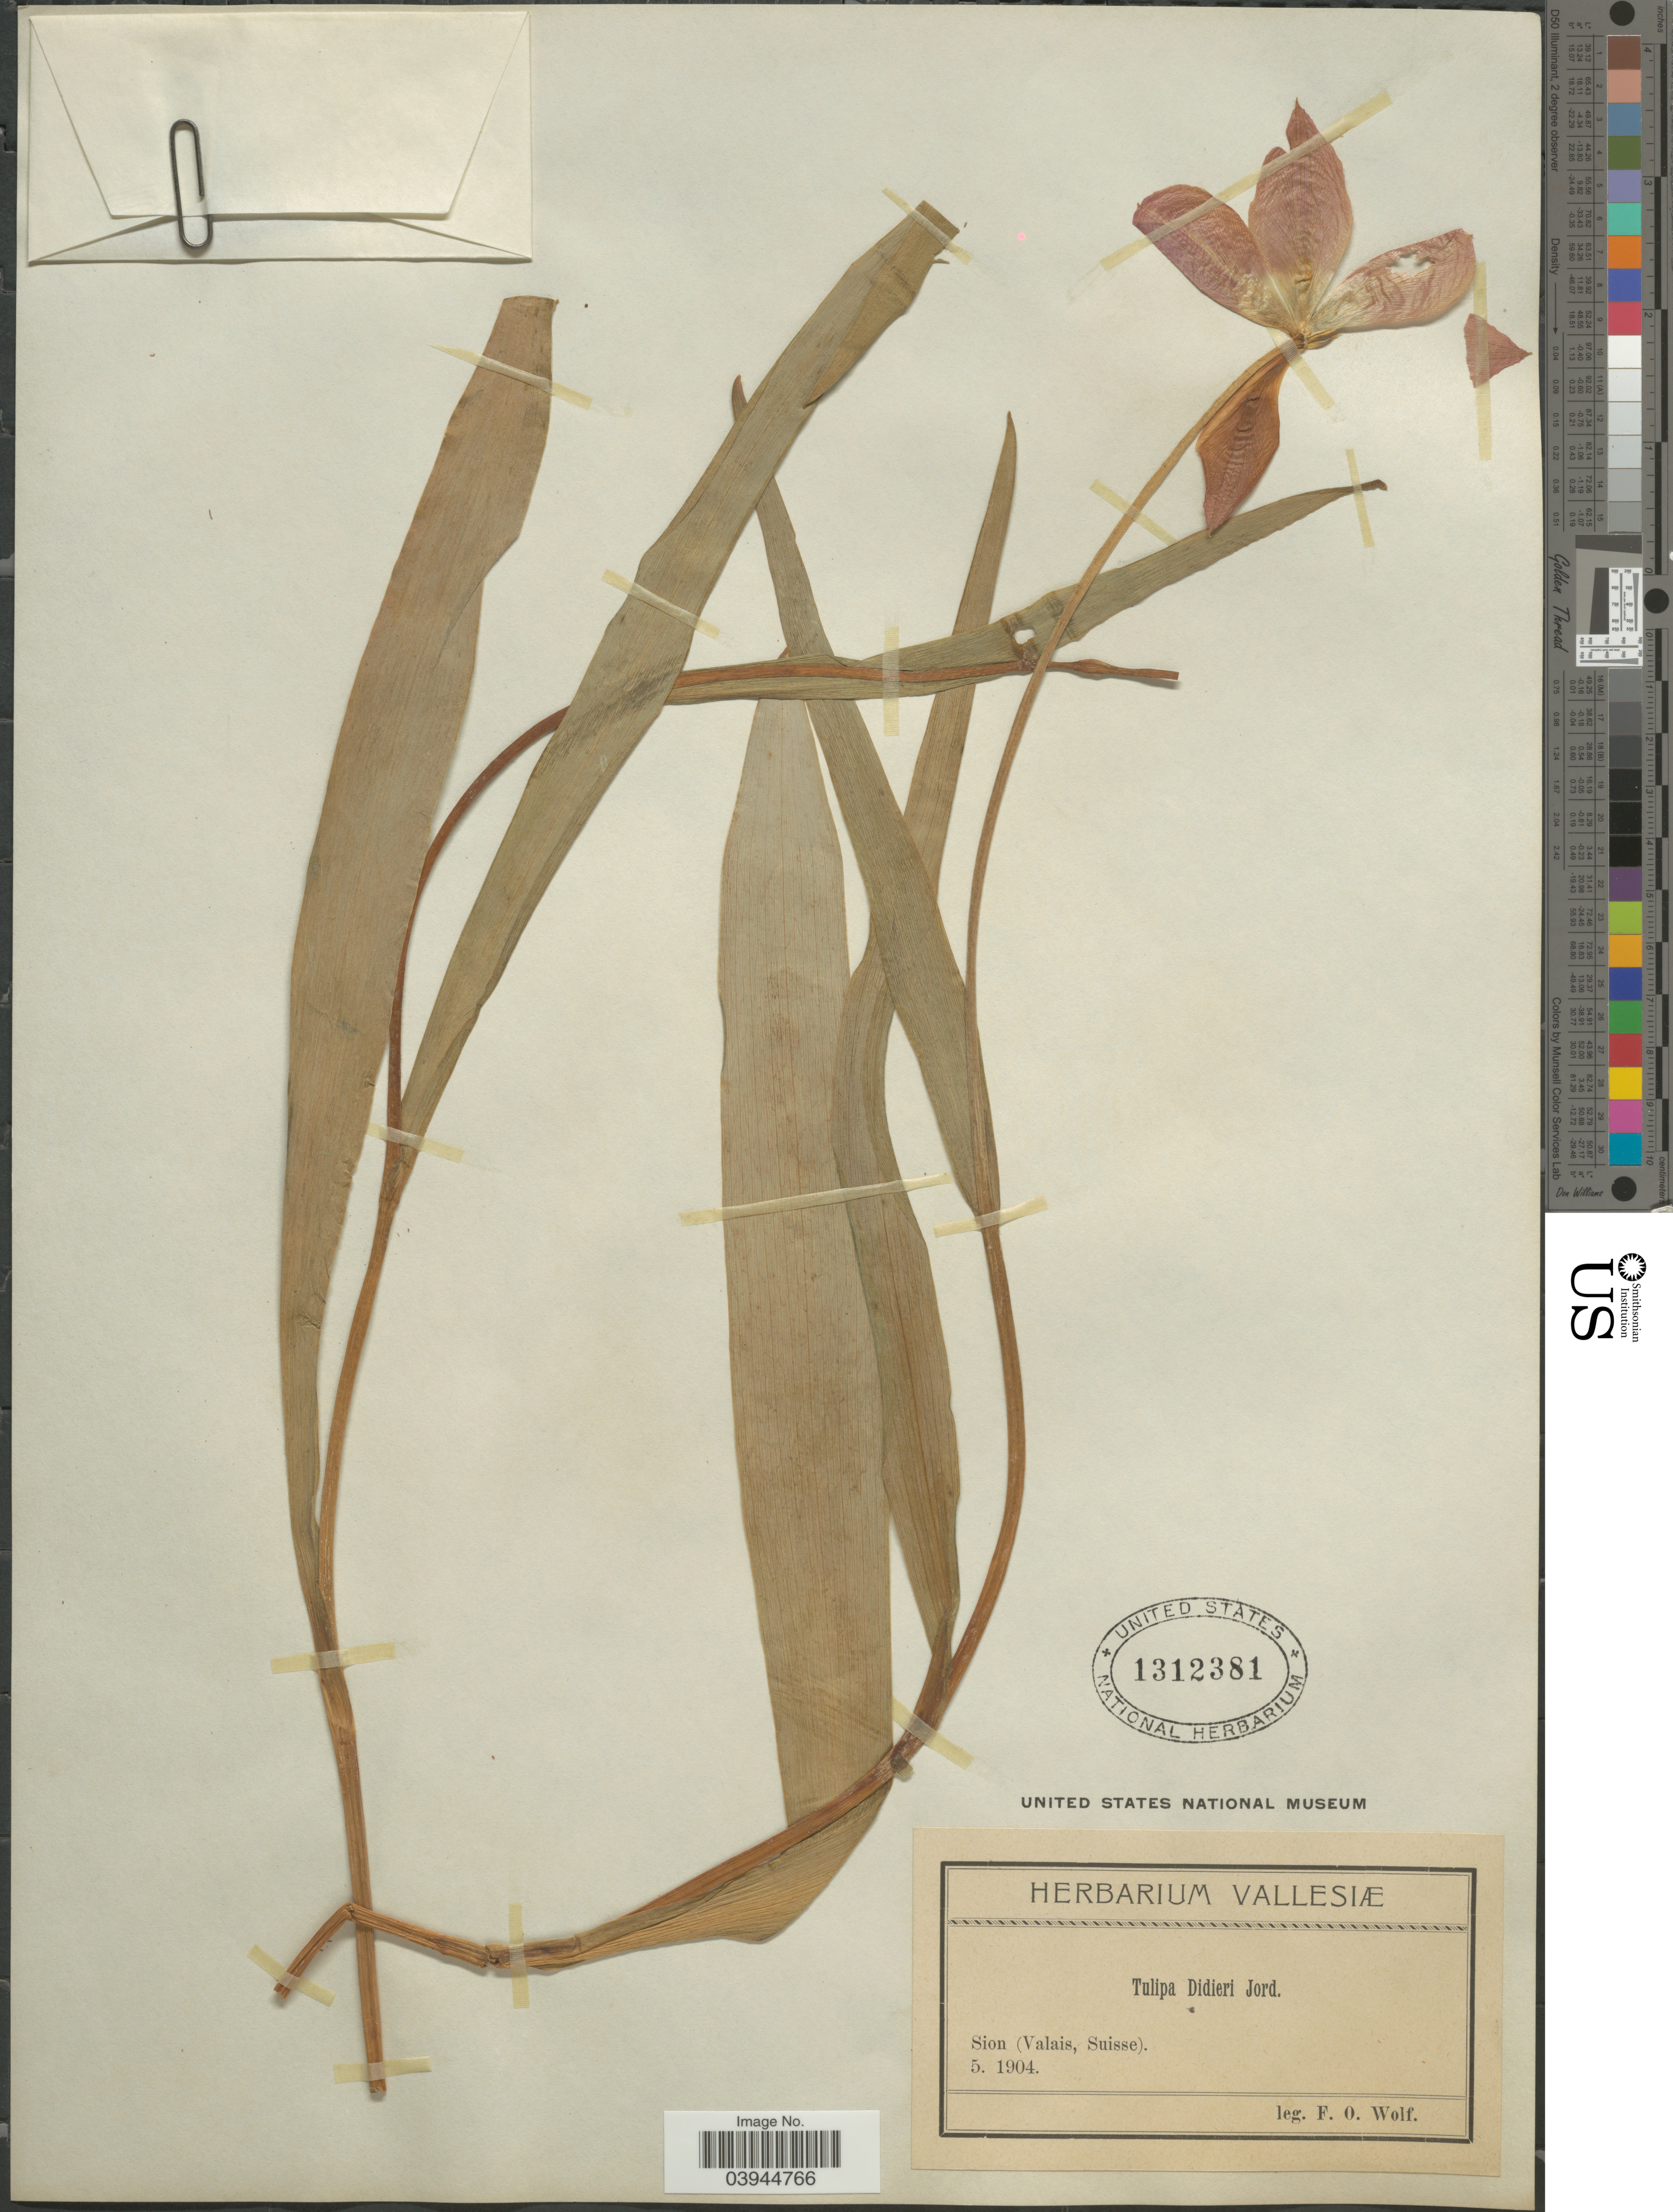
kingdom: Plantae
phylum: Tracheophyta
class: Liliopsida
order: Liliales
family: Liliaceae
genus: Tulipa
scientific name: Tulipa didieri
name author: Jord.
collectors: F. Wolf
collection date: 1904-05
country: Switzerland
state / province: Valais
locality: Sion. (Suisse).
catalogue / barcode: US 1312381